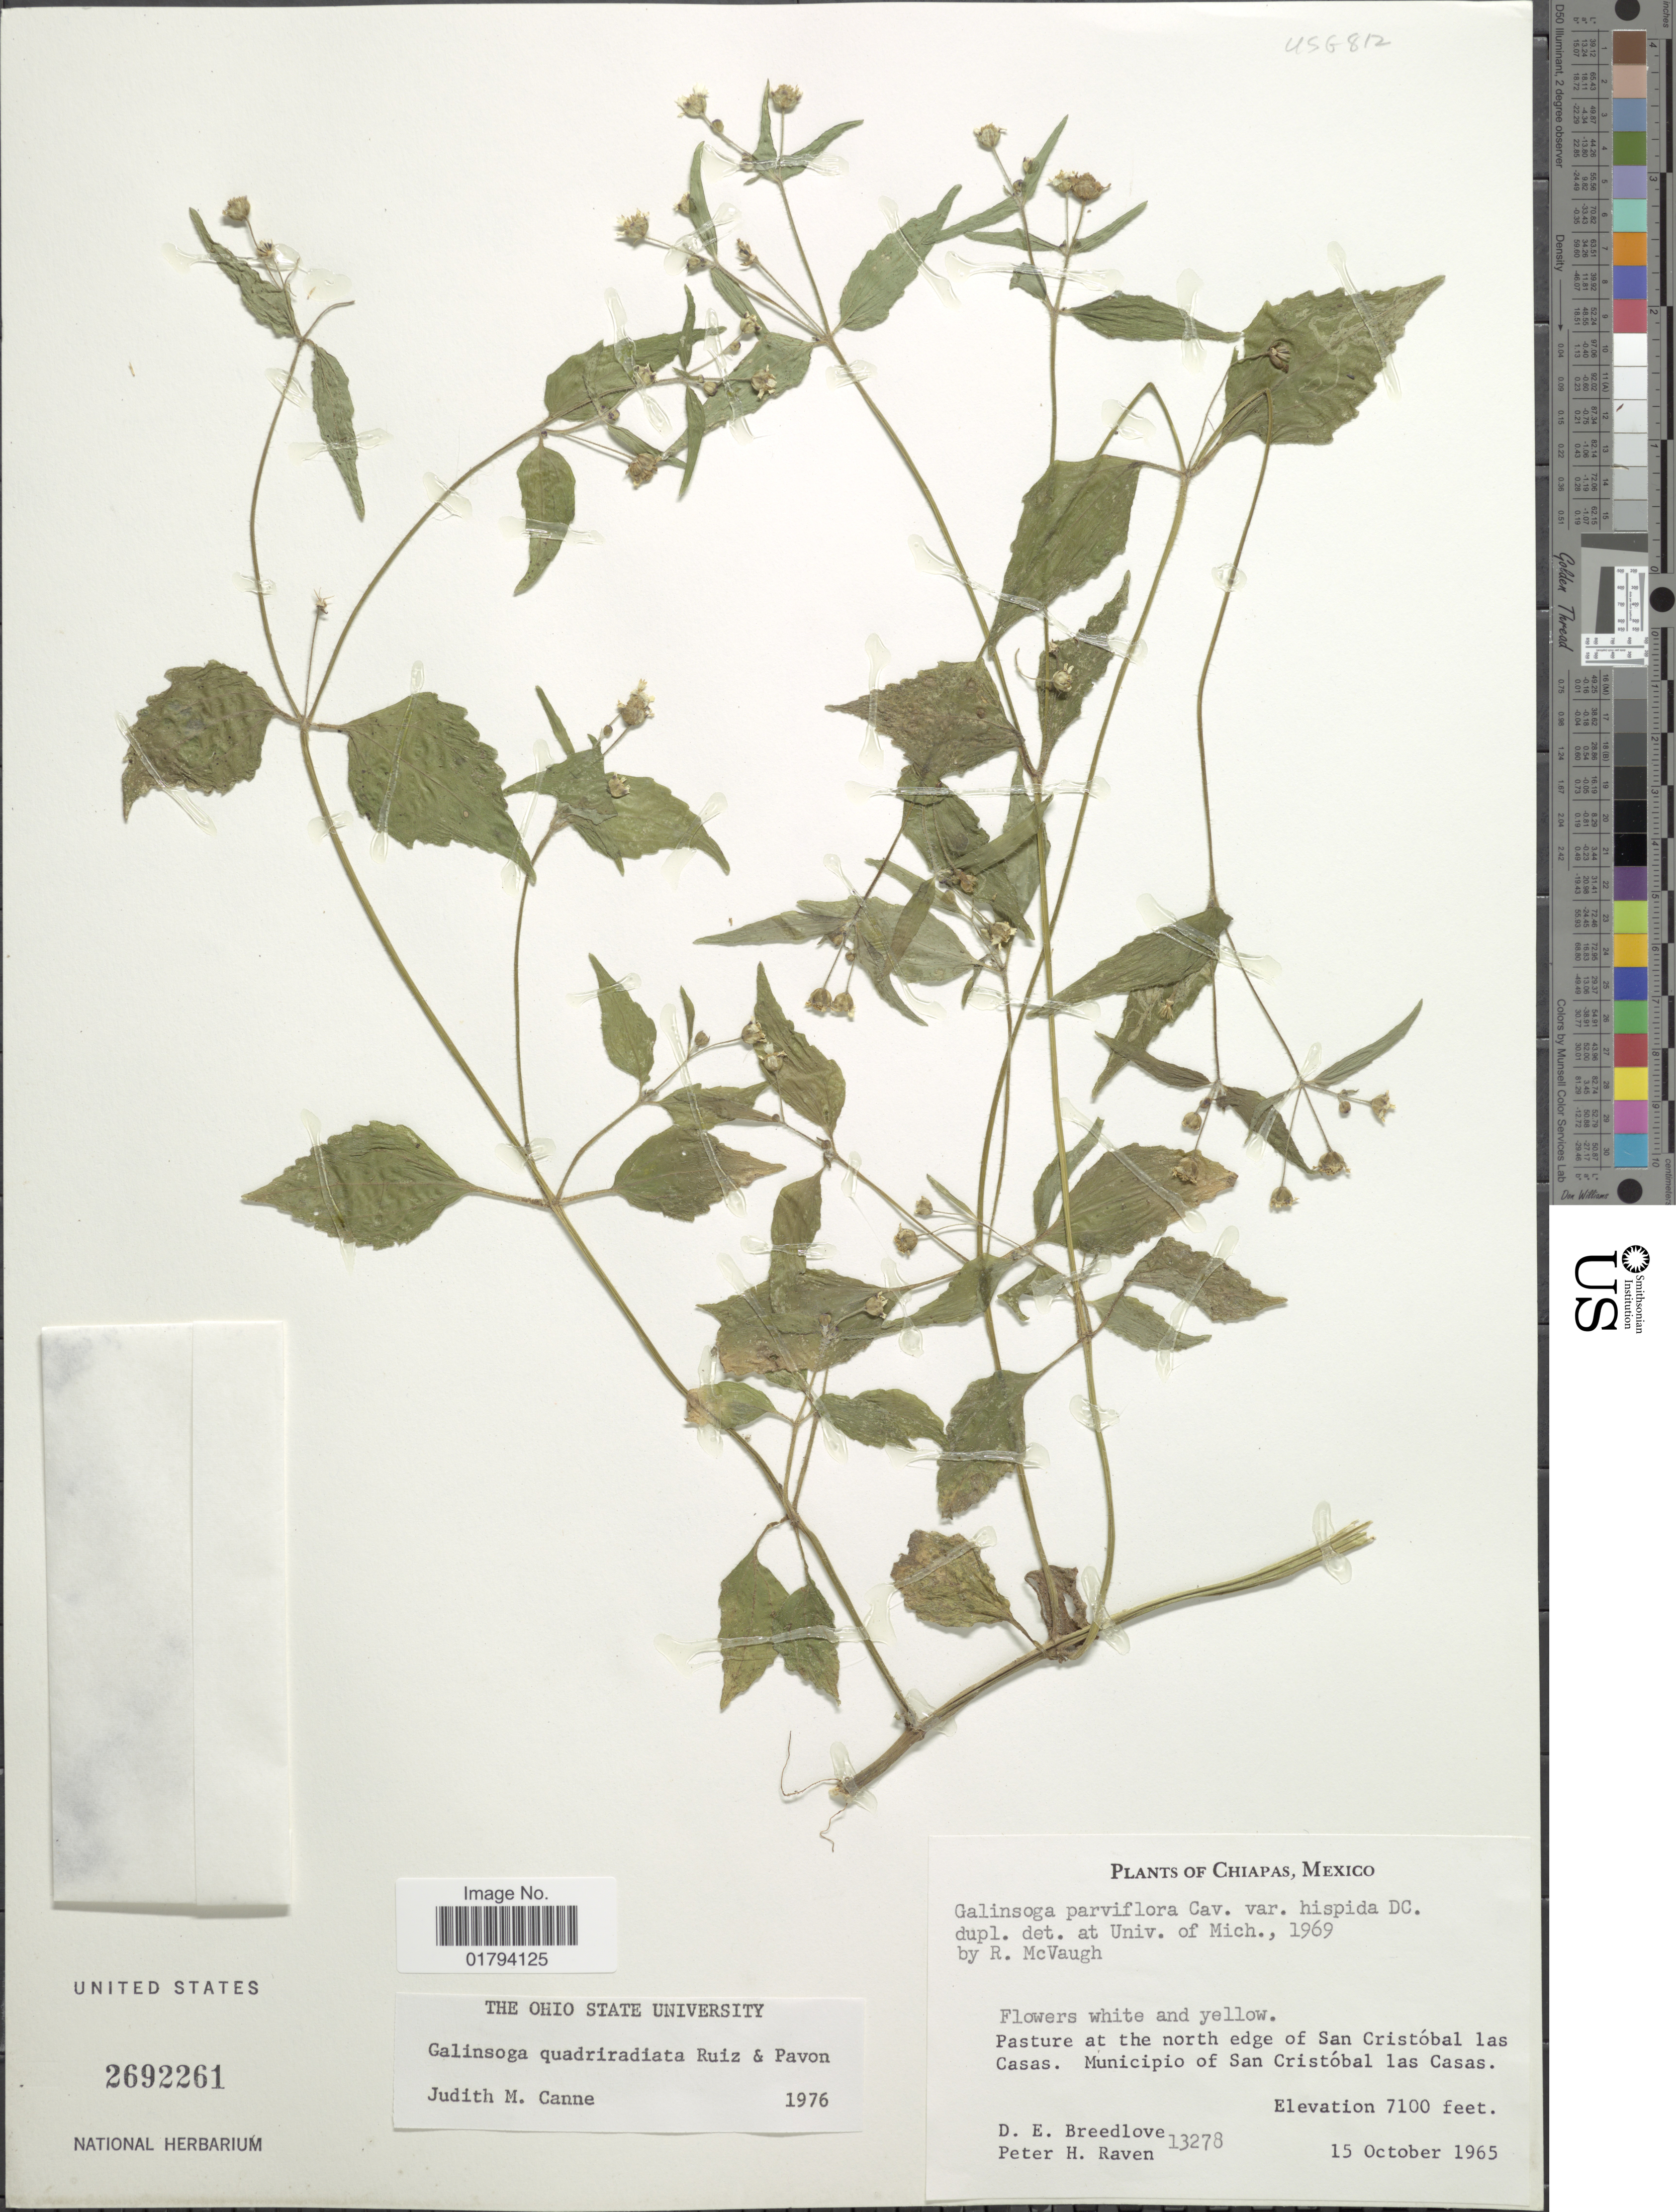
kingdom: Plantae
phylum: Tracheophyta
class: Magnoliopsida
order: Asterales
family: Asteraceae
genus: Galinsoga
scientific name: Galinsoga quadriradiata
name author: Ruiz & Pav.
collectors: D. E. Breedlove & P. Raven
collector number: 13278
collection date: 1965-10-15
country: Mexico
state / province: Chiapas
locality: Pasture at the north edge of San Cristobal las Casas, Municipio of San Cristobal las Casas.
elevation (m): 2164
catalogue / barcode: US 269261